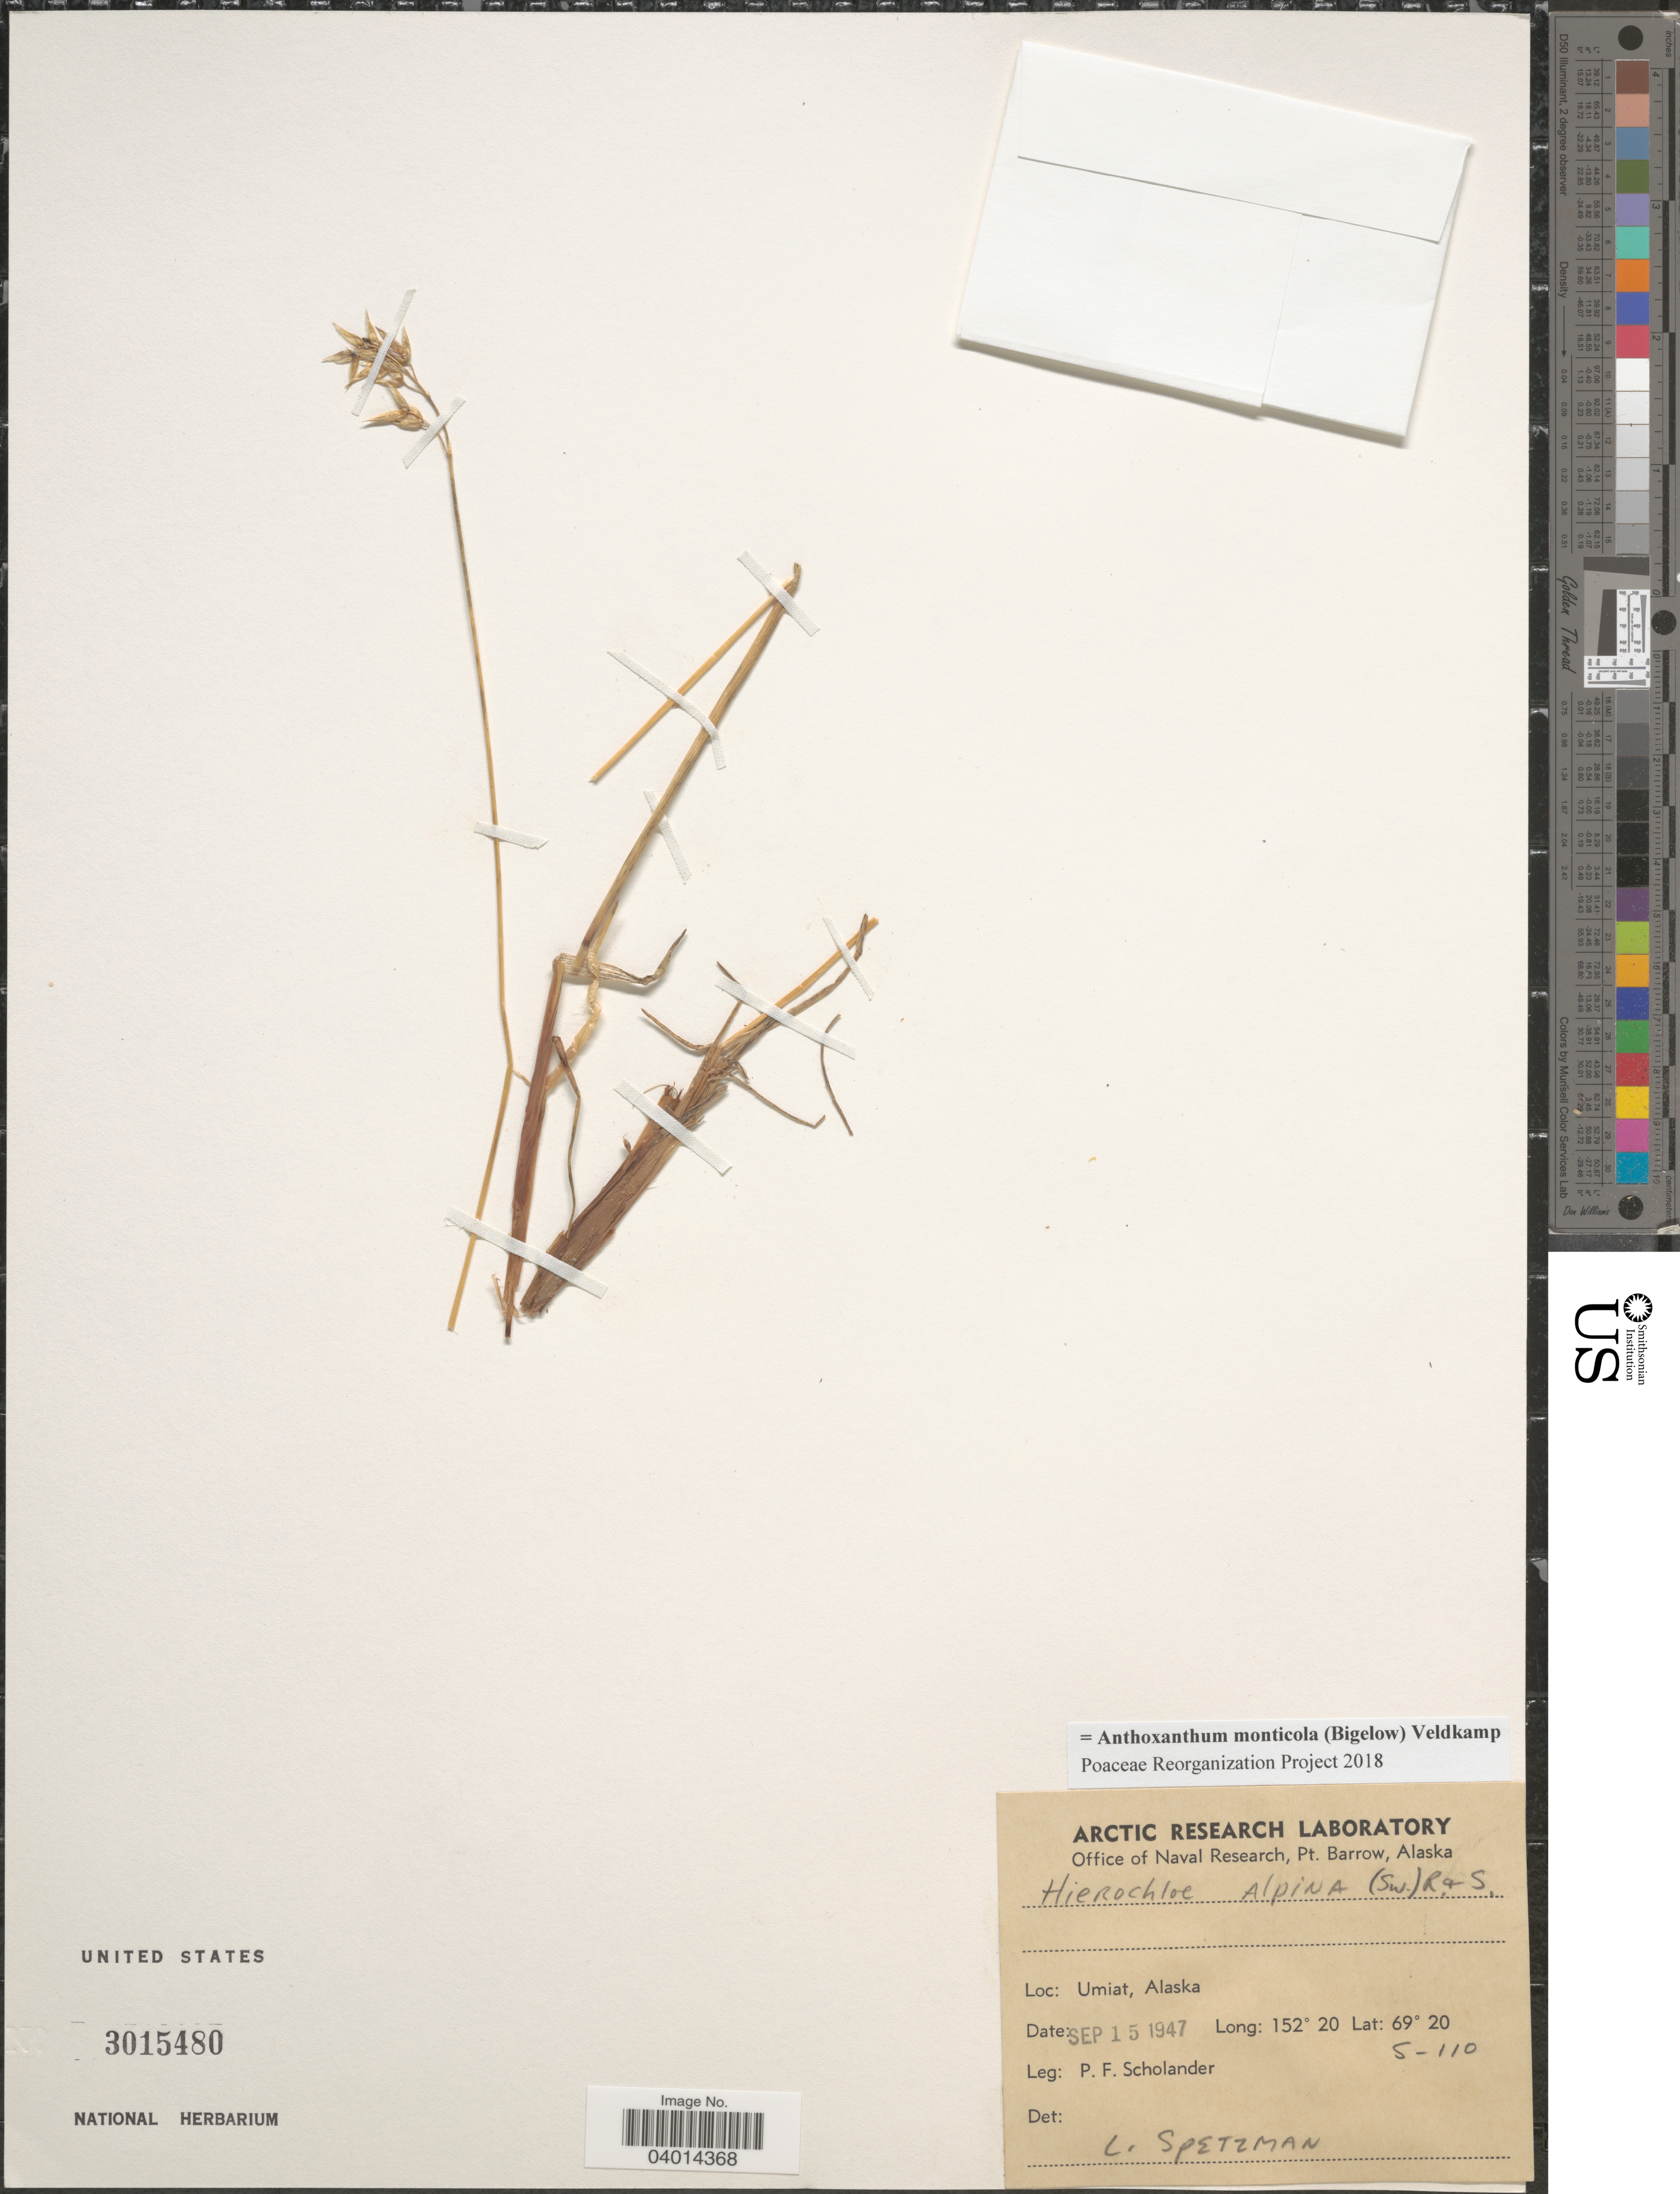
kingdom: Plantae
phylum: Tracheophyta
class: Liliopsida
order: Poales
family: Poaceae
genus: Anthoxanthum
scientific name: Anthoxanthum monticola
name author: (Bigelow) Veldkamp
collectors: P. Scholander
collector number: S-110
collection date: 1947-09-15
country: United States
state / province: Alaska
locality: Umiat.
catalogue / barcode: US 3015480